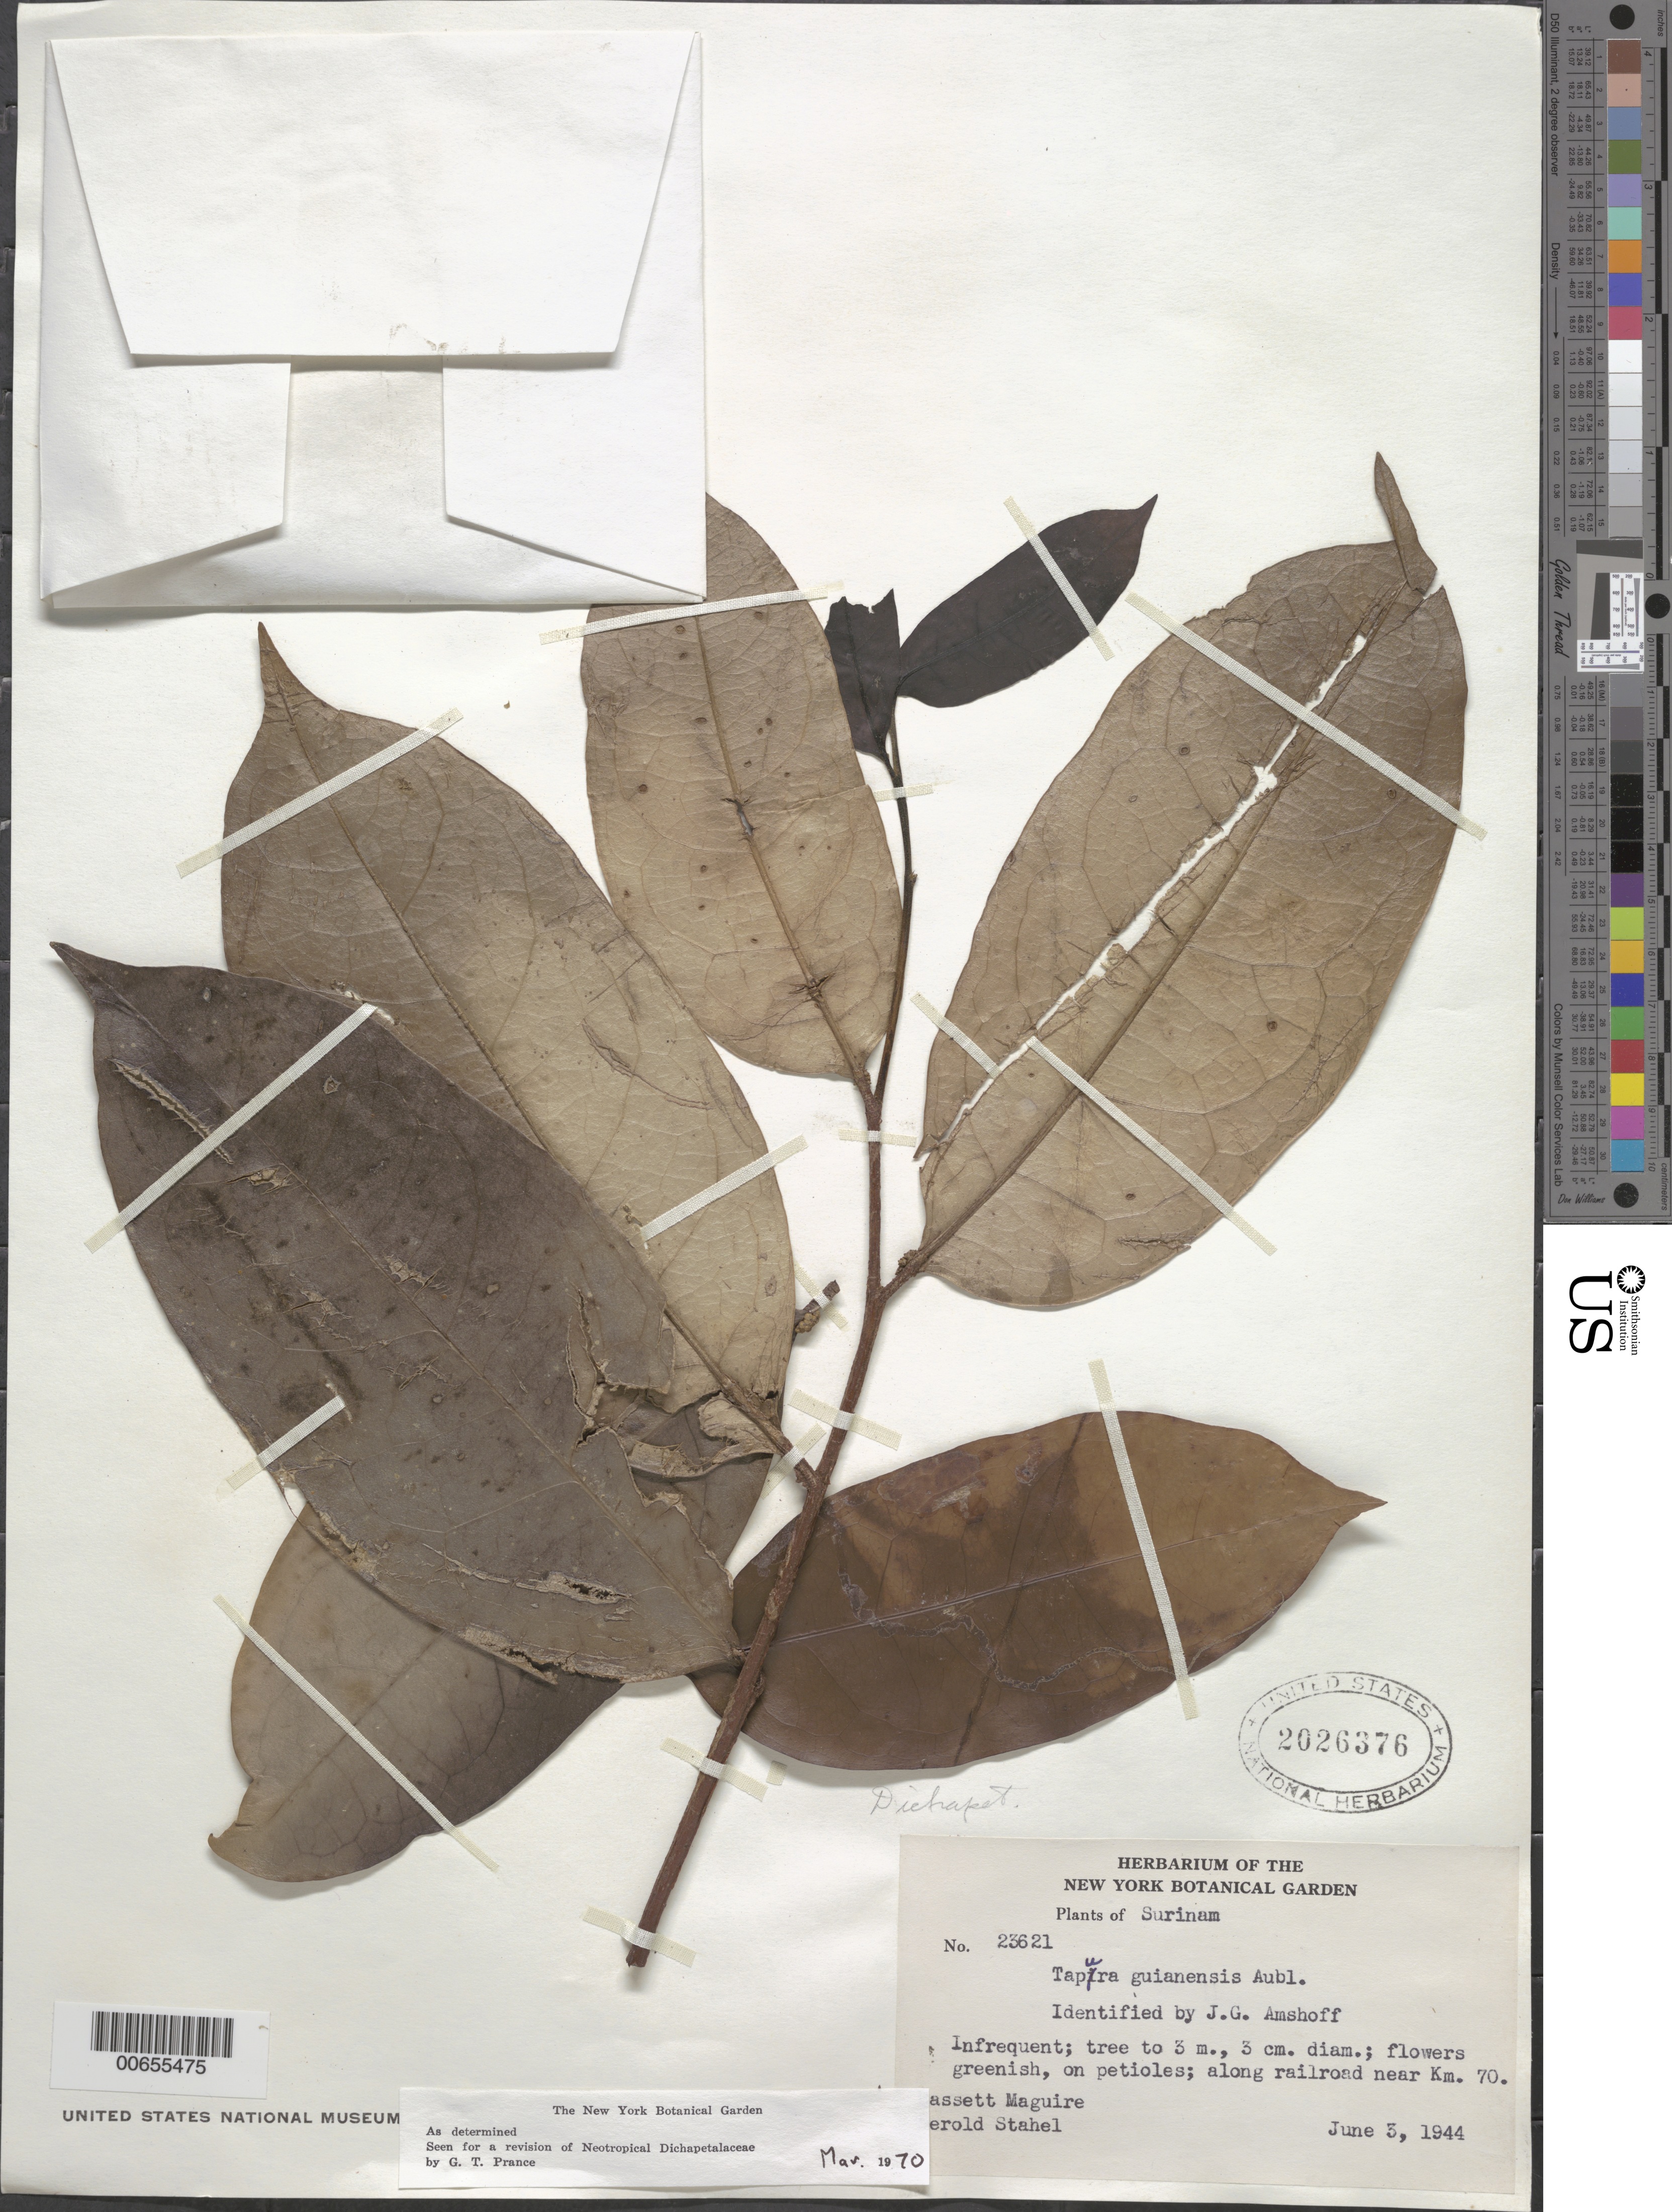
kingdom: Plantae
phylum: Tracheophyta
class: Magnoliopsida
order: Malpighiales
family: Dichapetalaceae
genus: Tapura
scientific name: Tapura guianensis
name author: Aubl.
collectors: B. Maguire & G. Stahel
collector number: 23621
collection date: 1944-06-03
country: Suriname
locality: Along railroad near Km. 70.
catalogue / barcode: US 2026376